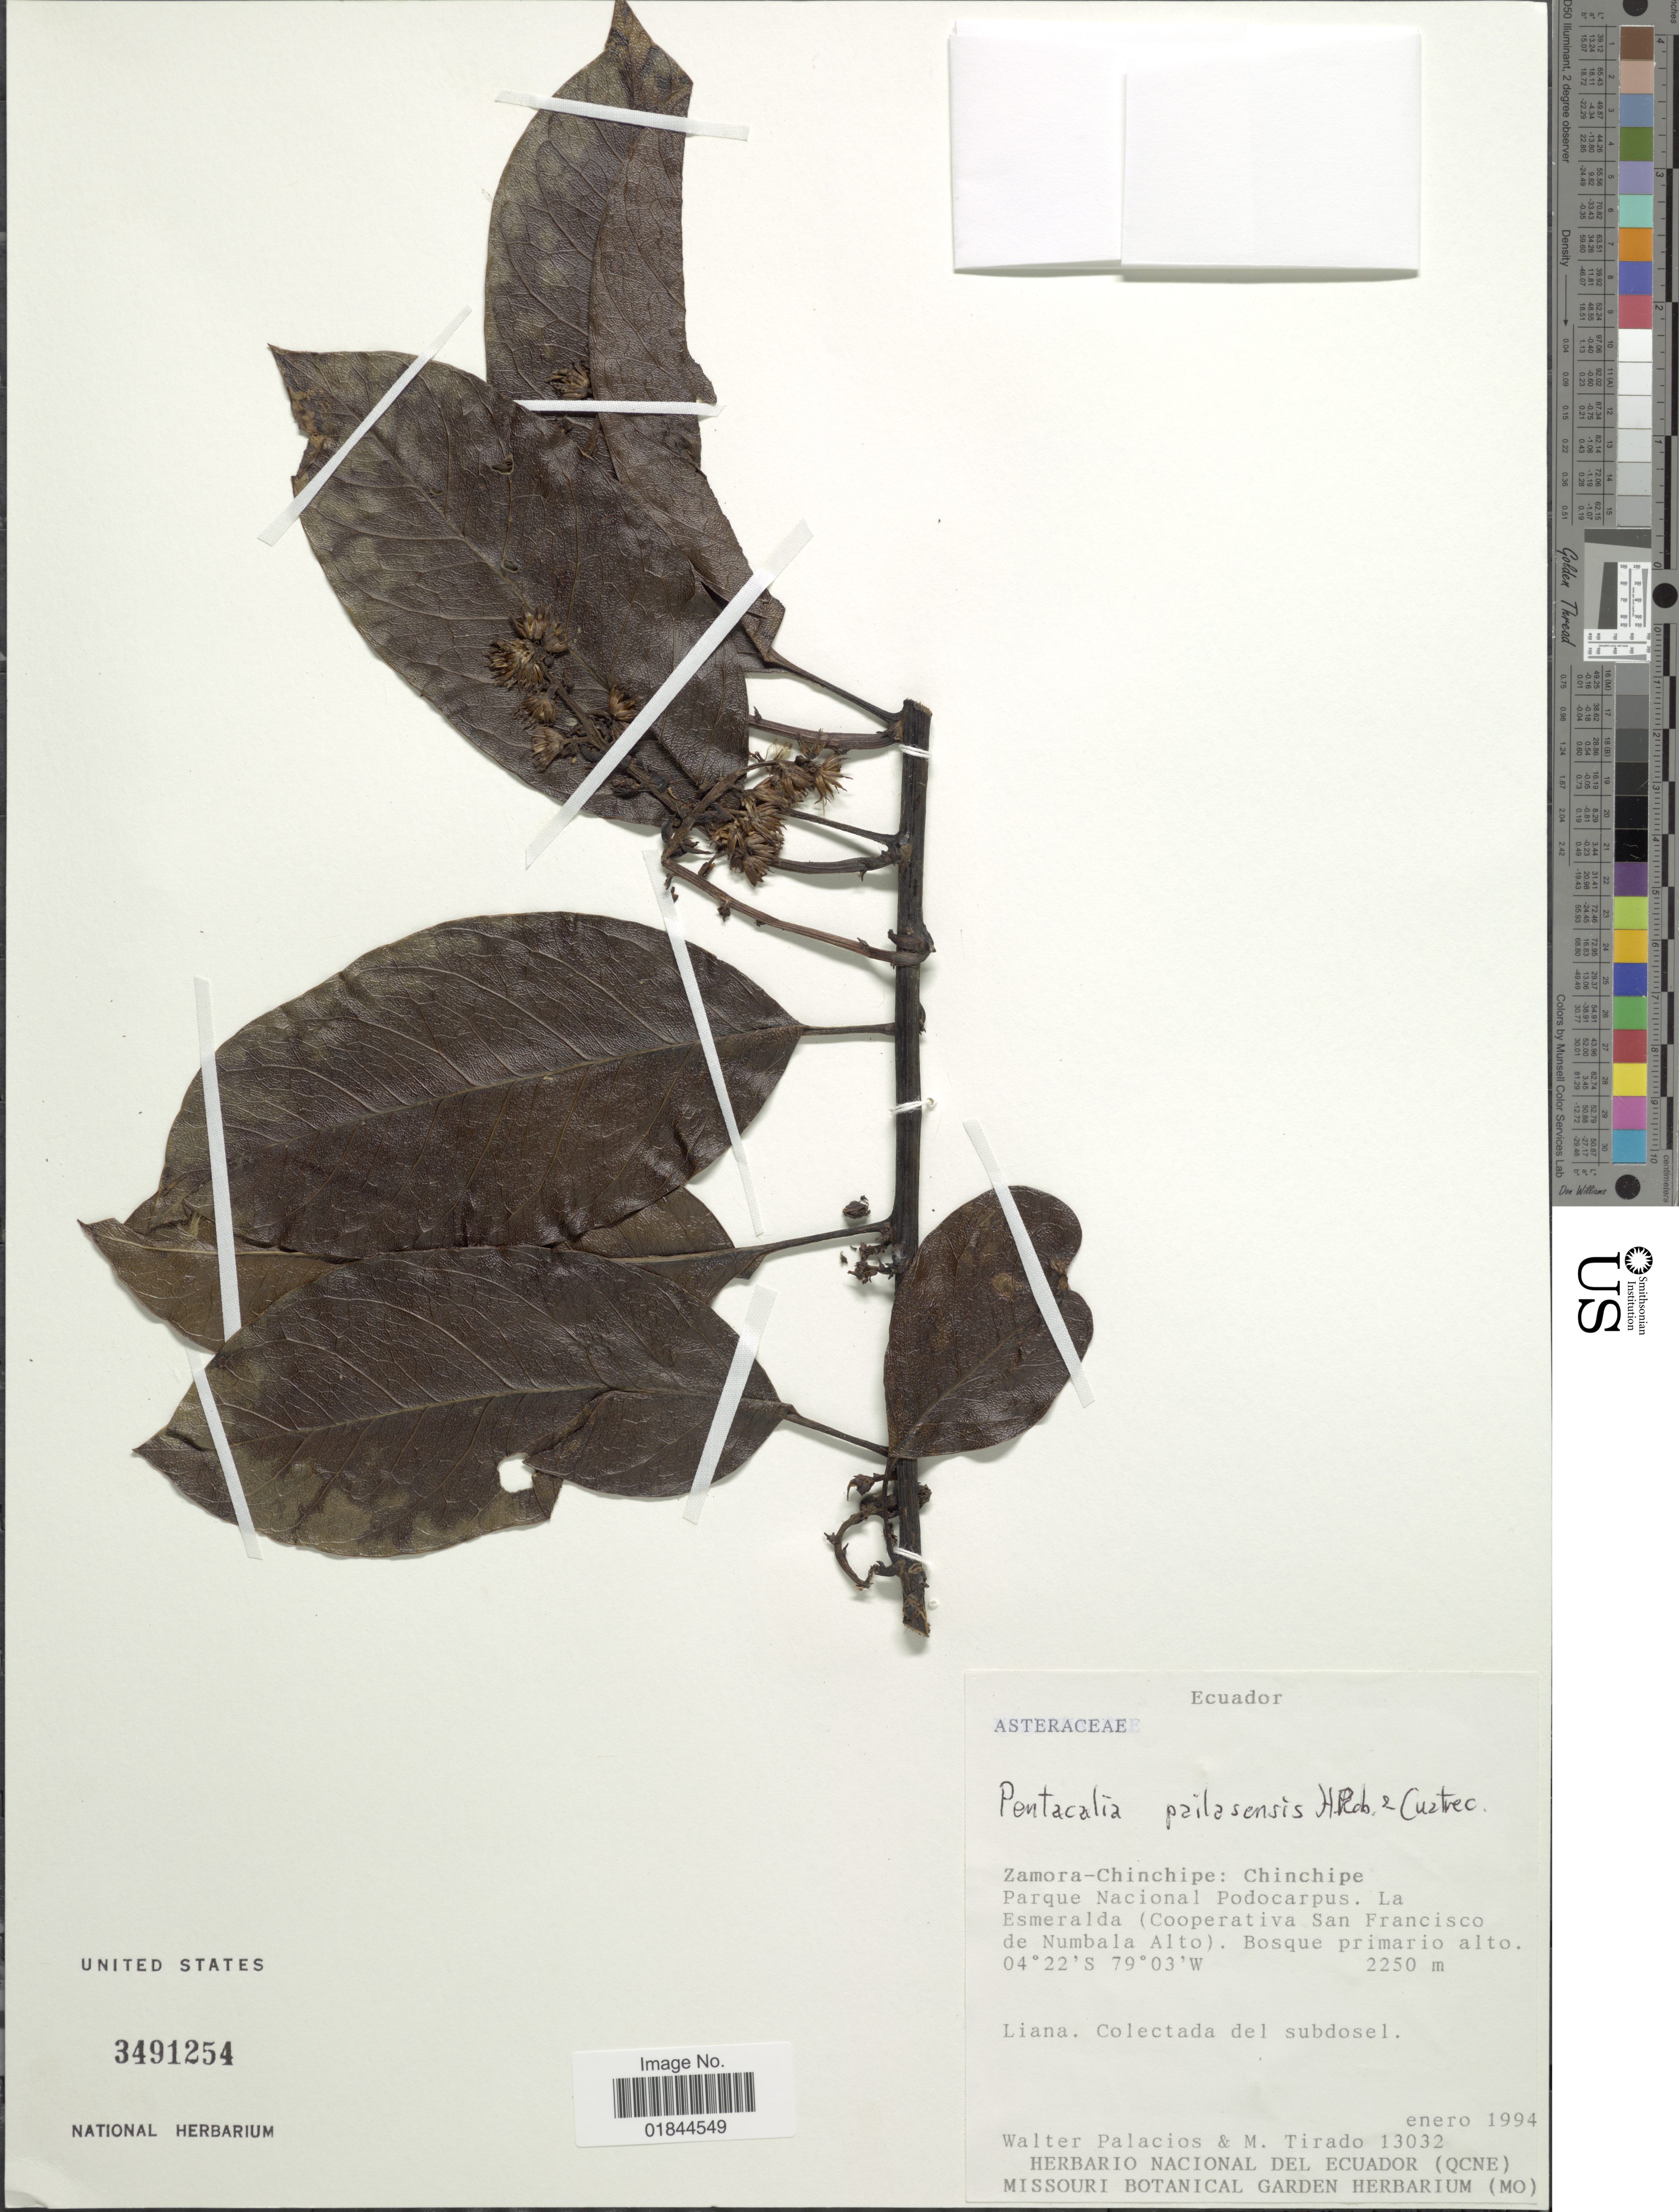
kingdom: Plantae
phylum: Tracheophyta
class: Magnoliopsida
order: Asterales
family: Asteraceae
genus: Pentacalia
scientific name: Pentacalia pailesensis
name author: H. Rob. & Cuatrec.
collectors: D. A. Neill & M. Tirado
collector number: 13032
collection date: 1994-01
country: Ecuador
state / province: Zamora-Chinchipe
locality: Chinchipe, Paruqe Nacional Podocarpus, La Esmeralda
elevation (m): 2250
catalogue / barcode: US 3491254